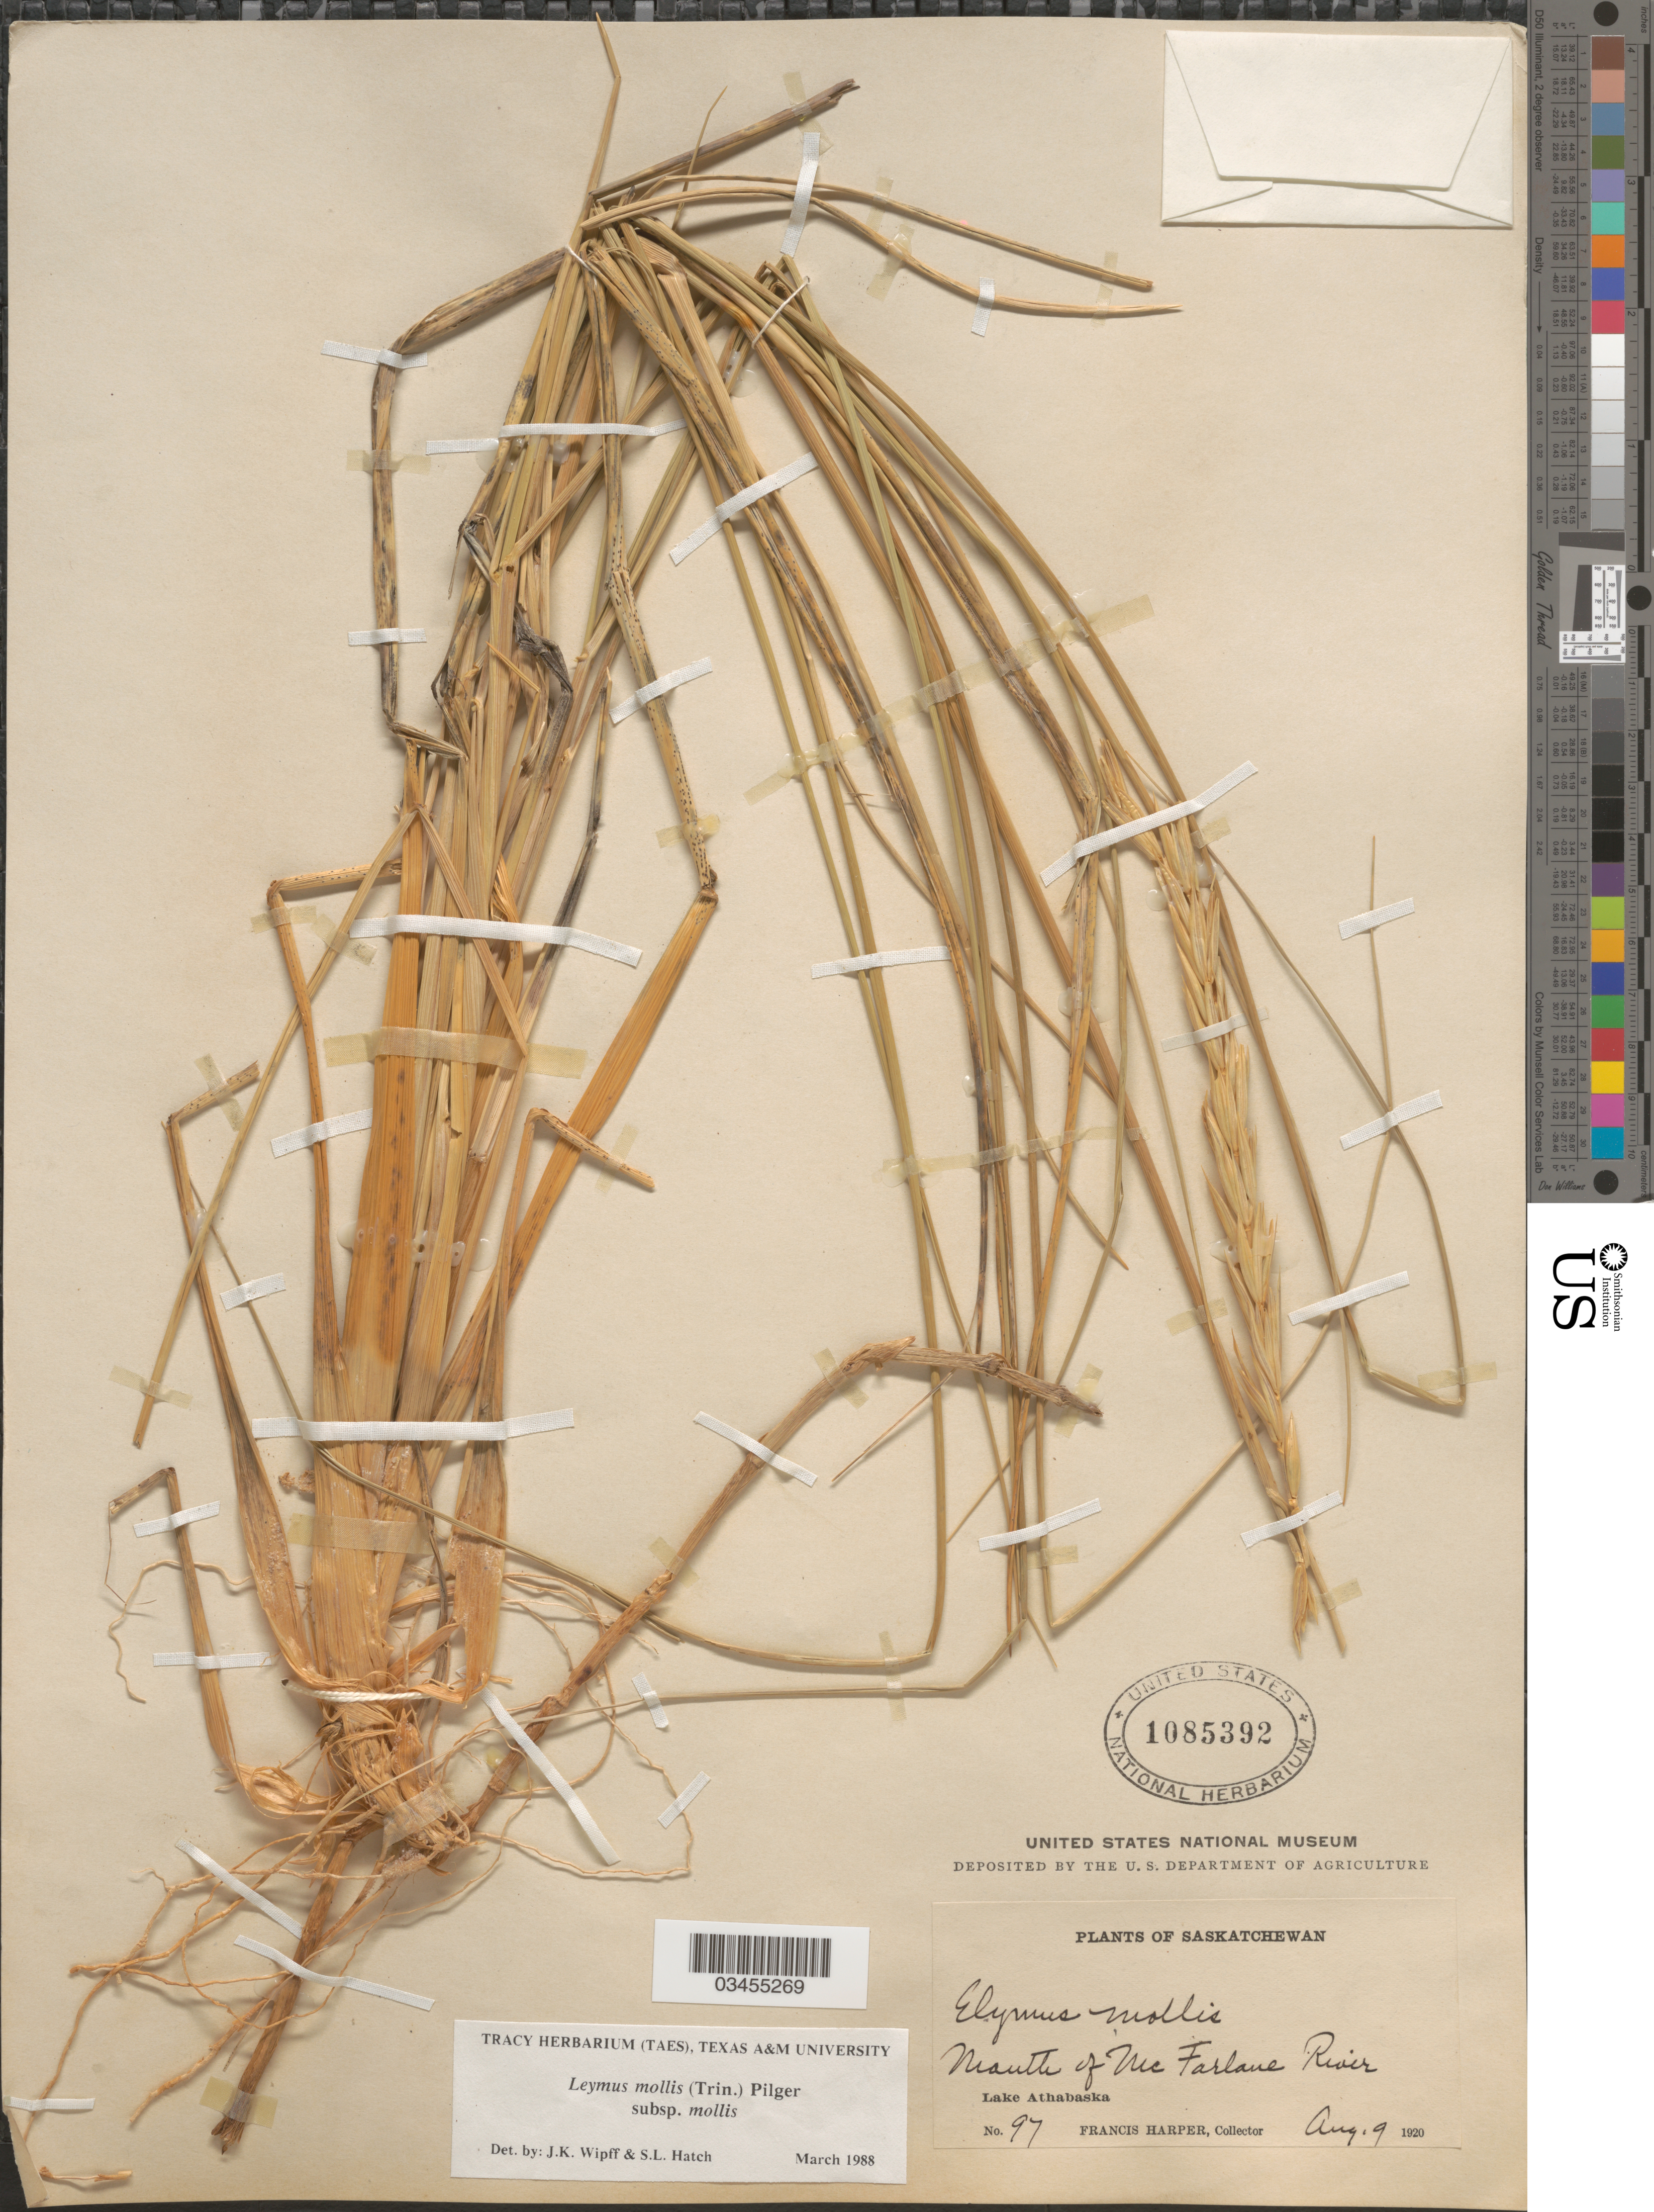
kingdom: Plantae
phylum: Tracheophyta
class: Liliopsida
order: Poales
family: Poaceae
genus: Leymus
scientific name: Leymus mollis subsp. mollis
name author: (Trin.) Pilg.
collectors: F. Harper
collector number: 97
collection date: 1920-08-09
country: Canada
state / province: Saskatchewan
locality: Mouth of Mc Farlane River. Lake Athbaska.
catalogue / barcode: US 1085392